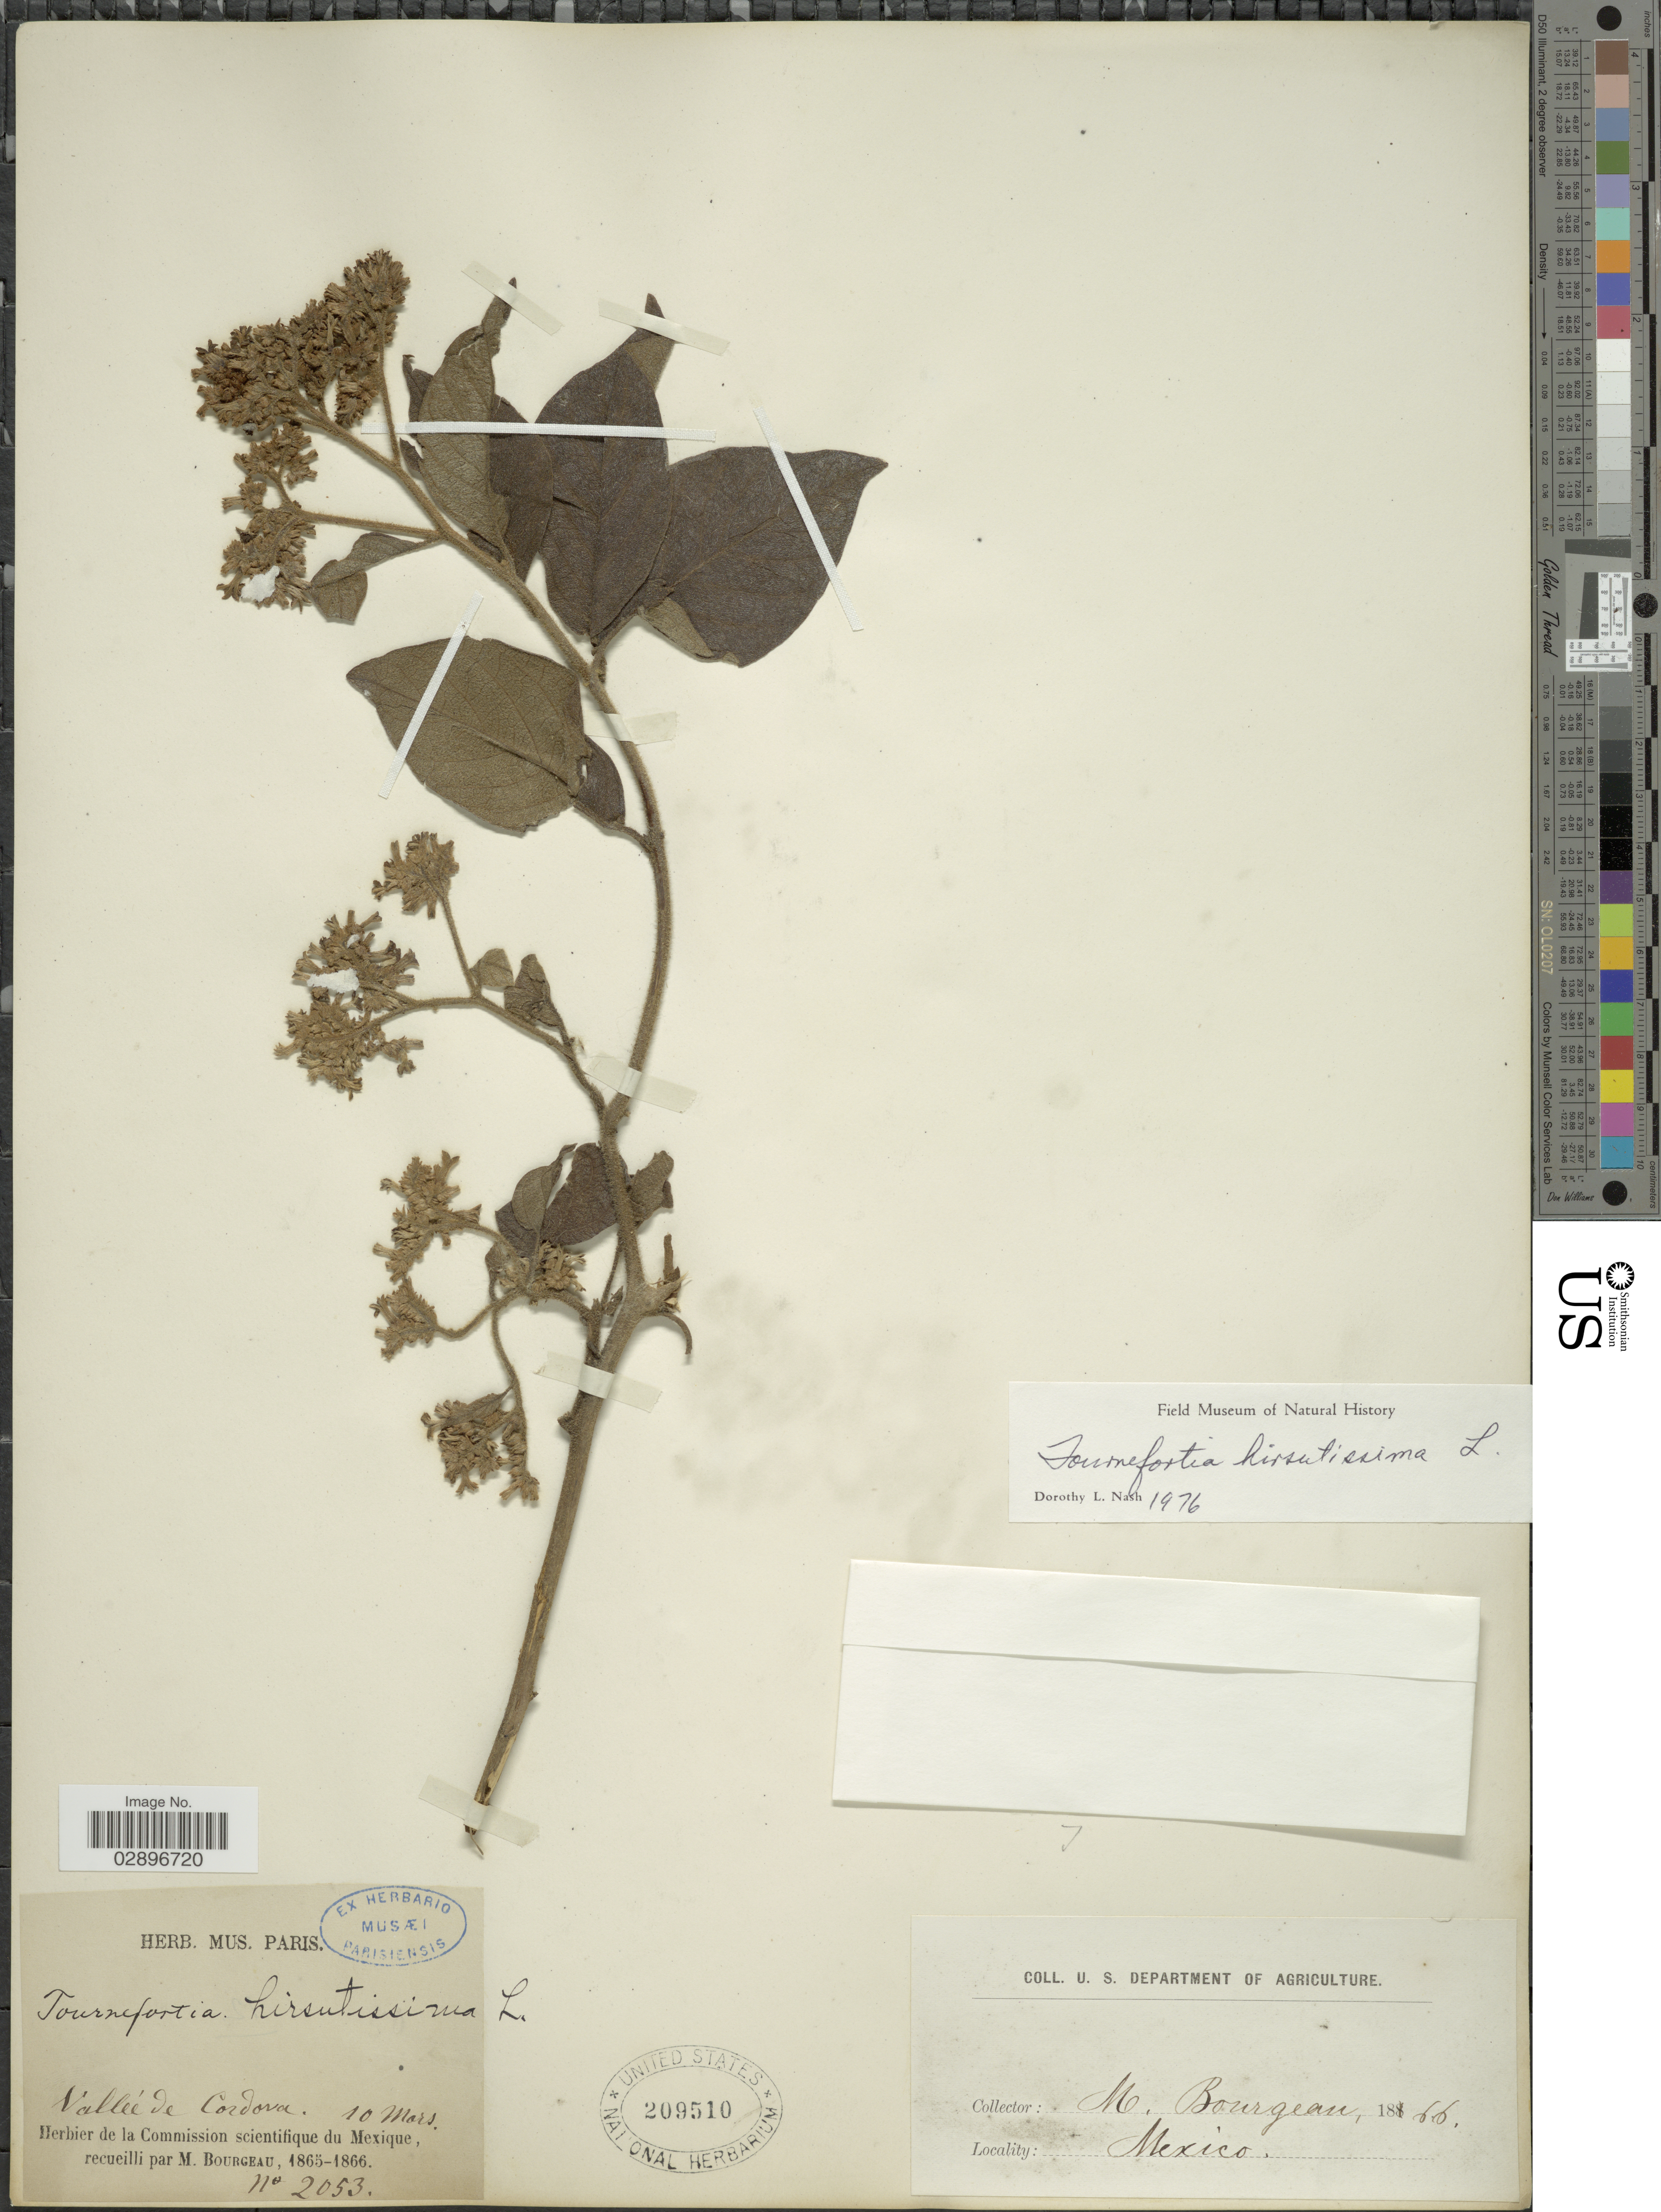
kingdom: Plantae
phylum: Tracheophyta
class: Magnoliopsida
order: Boraginales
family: Heliotropiaceae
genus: Tournefortia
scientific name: Tournefortia hirsutissima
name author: L.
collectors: M. Bourgeau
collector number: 2053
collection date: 1866-03-10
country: Mexico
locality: Vallée de Cordova.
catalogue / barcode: US 209510